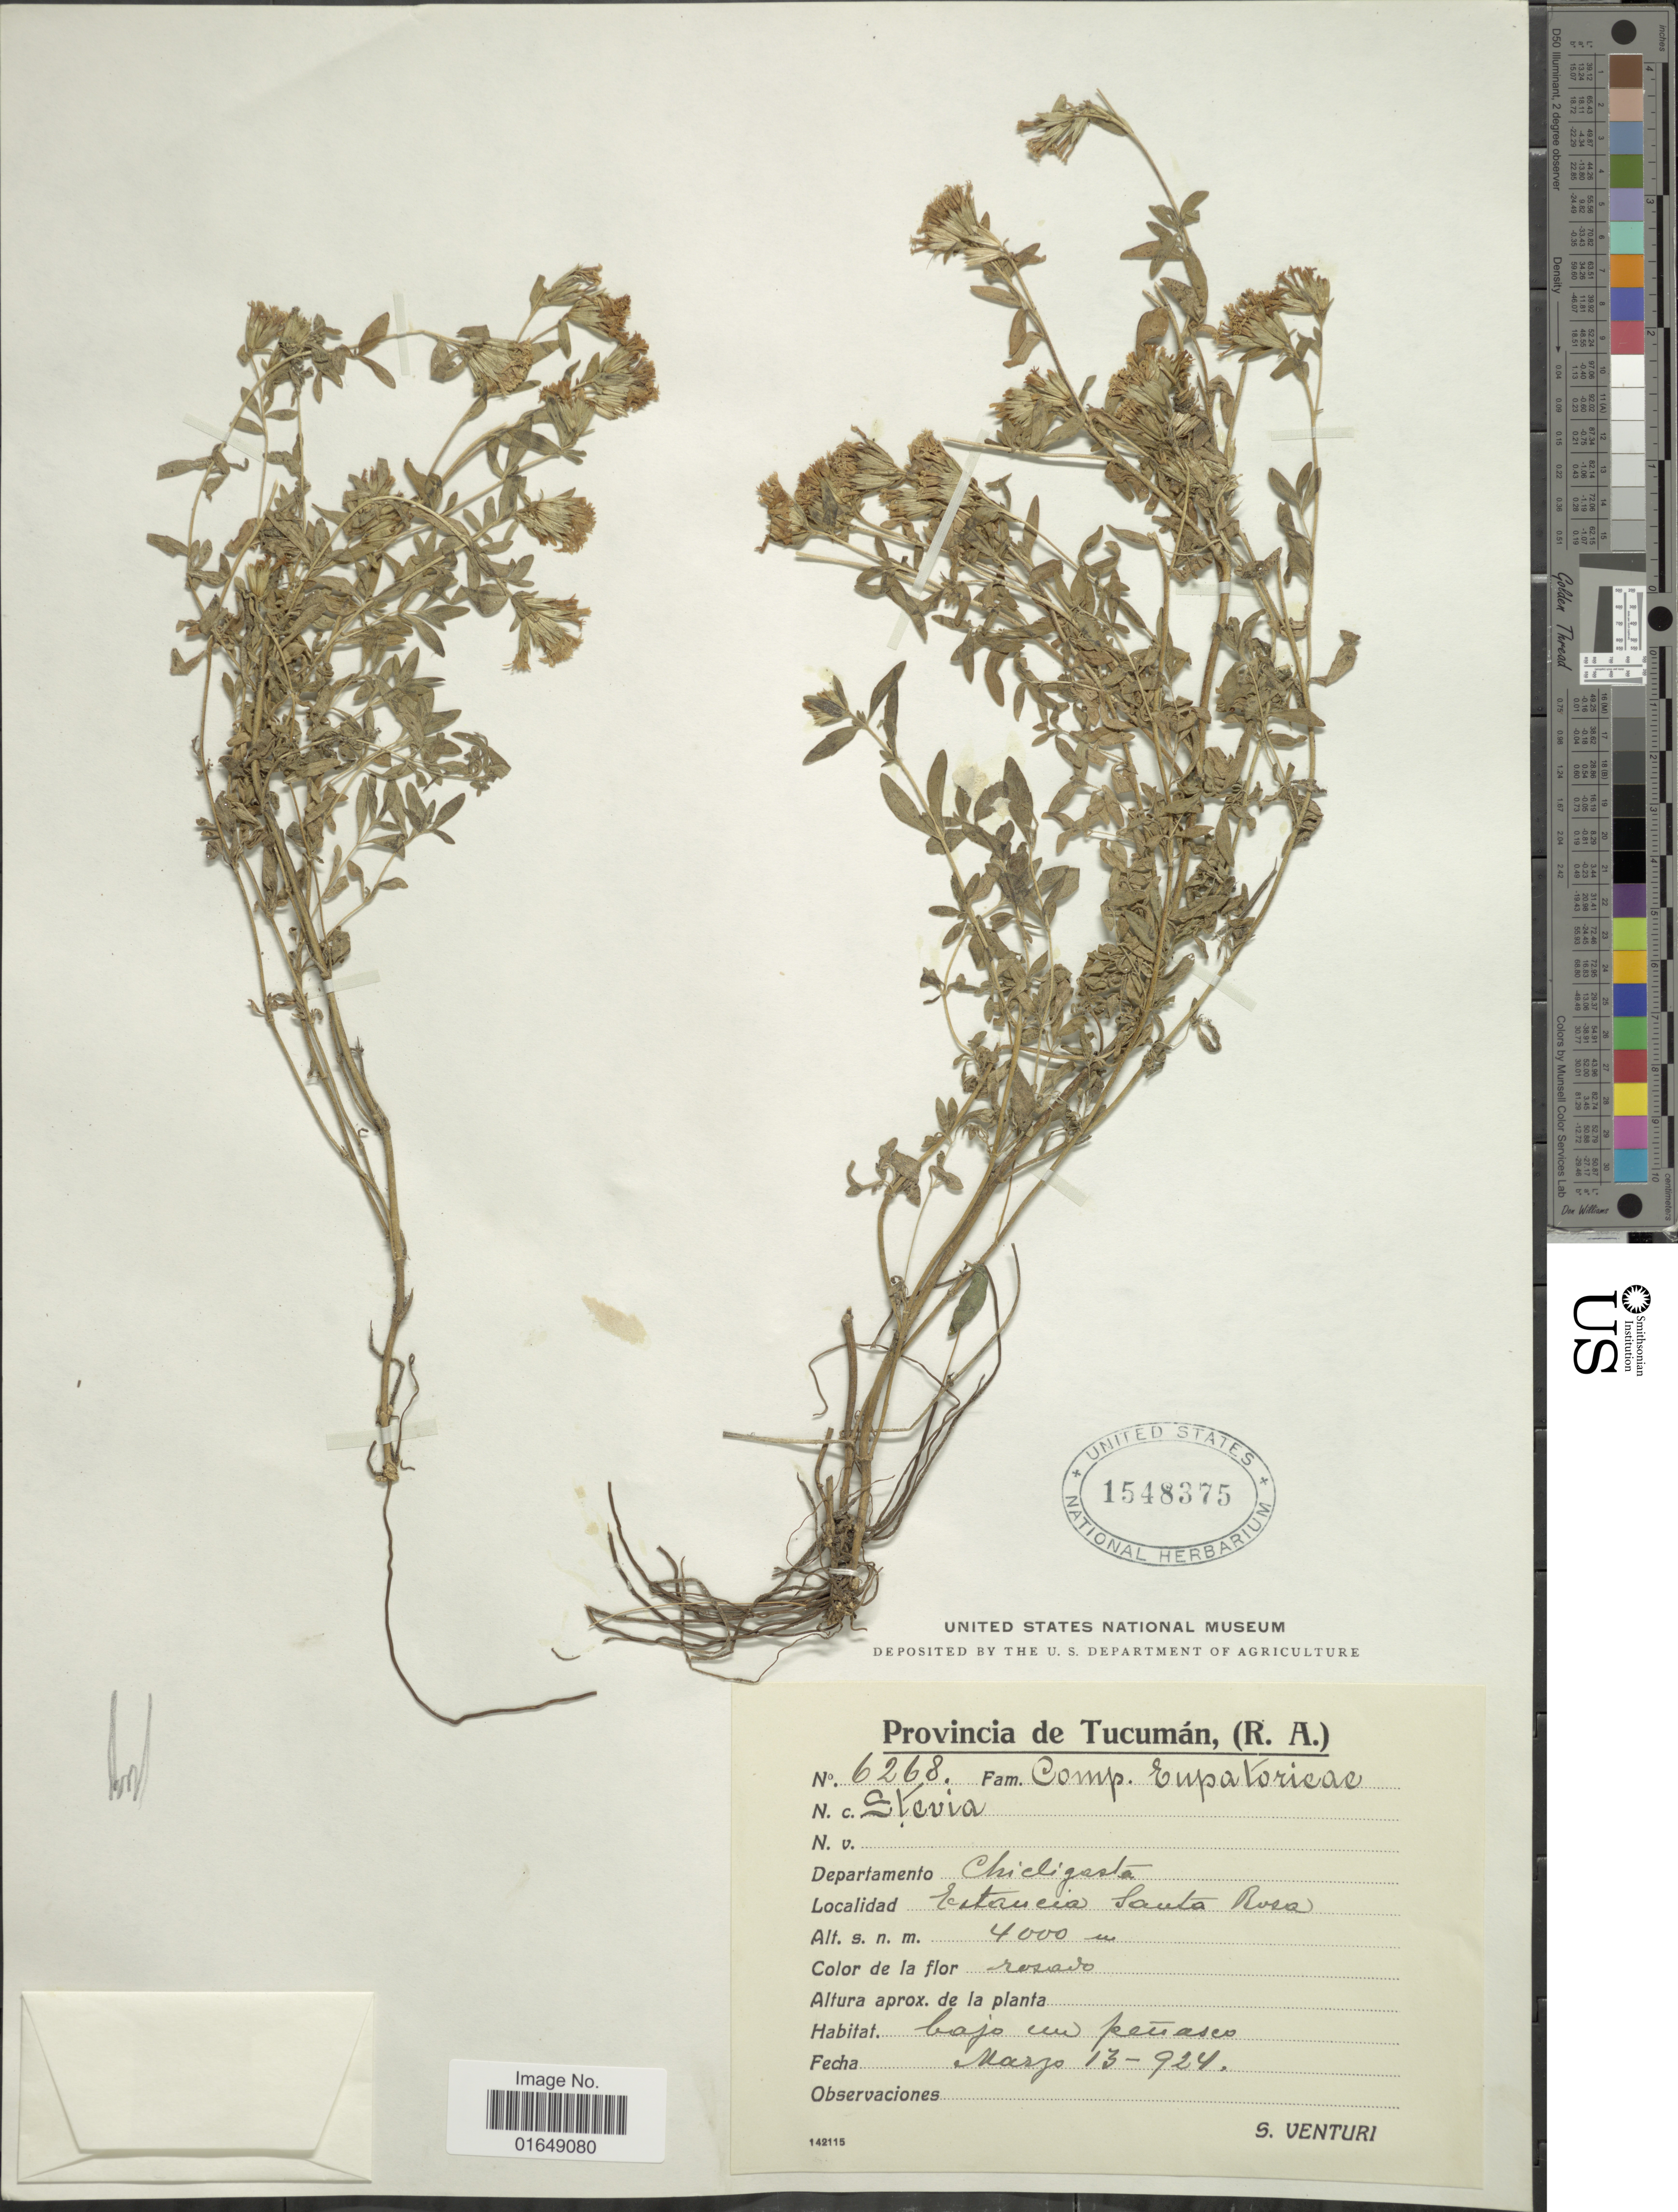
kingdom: Plantae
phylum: Tracheophyta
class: Magnoliopsida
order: Asterales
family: Asteraceae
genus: Stevia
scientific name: Stevia sp.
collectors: S. Venturi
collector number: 6268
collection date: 1924-03-13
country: Argentina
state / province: Tucuman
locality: (R.A.) Departamento Chicligasta, Estancia Santa Rosa.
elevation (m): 4000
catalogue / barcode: US 1548375